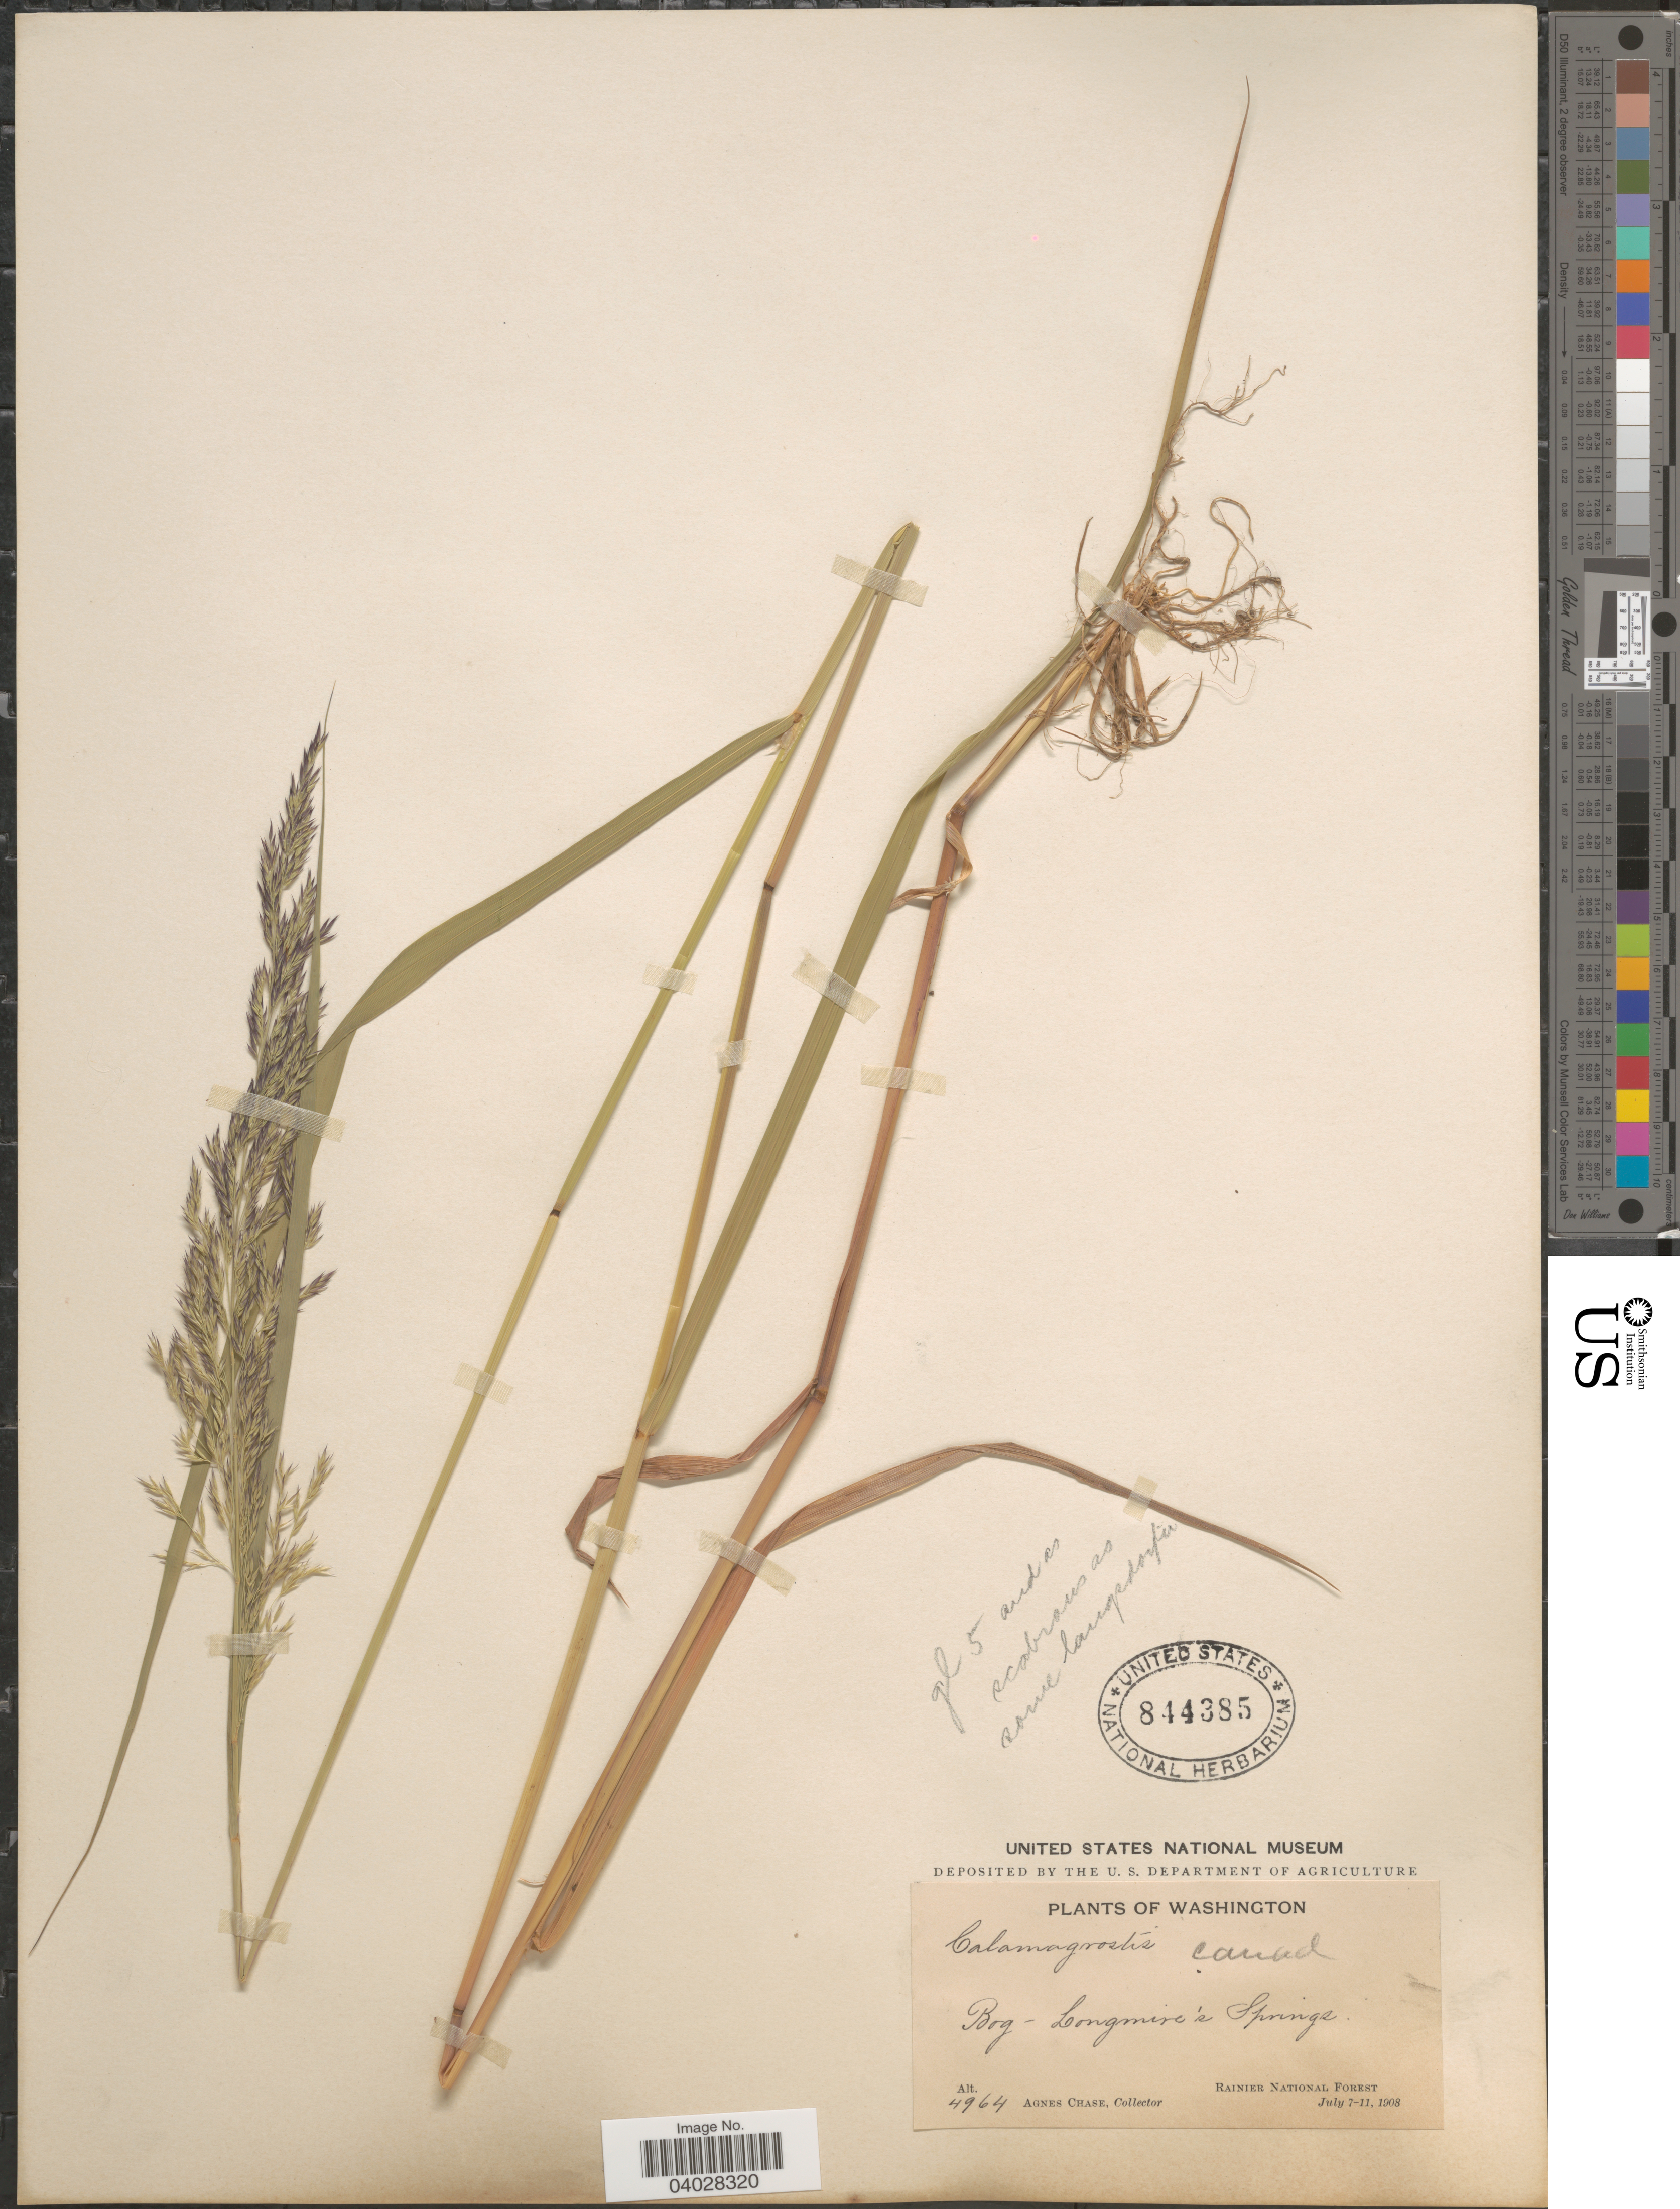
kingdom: Plantae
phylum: Tracheophyta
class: Liliopsida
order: Poales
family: Poaceae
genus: Calamagrostis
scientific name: Calamagrostis canadensis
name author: (Michx.) P. Beauv.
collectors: A. Chase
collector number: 4964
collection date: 1908-07-07/1908-07-11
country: United States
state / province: Washington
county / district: Pierce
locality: Longmire's Springs. Rainier National Forest.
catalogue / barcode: US 844385